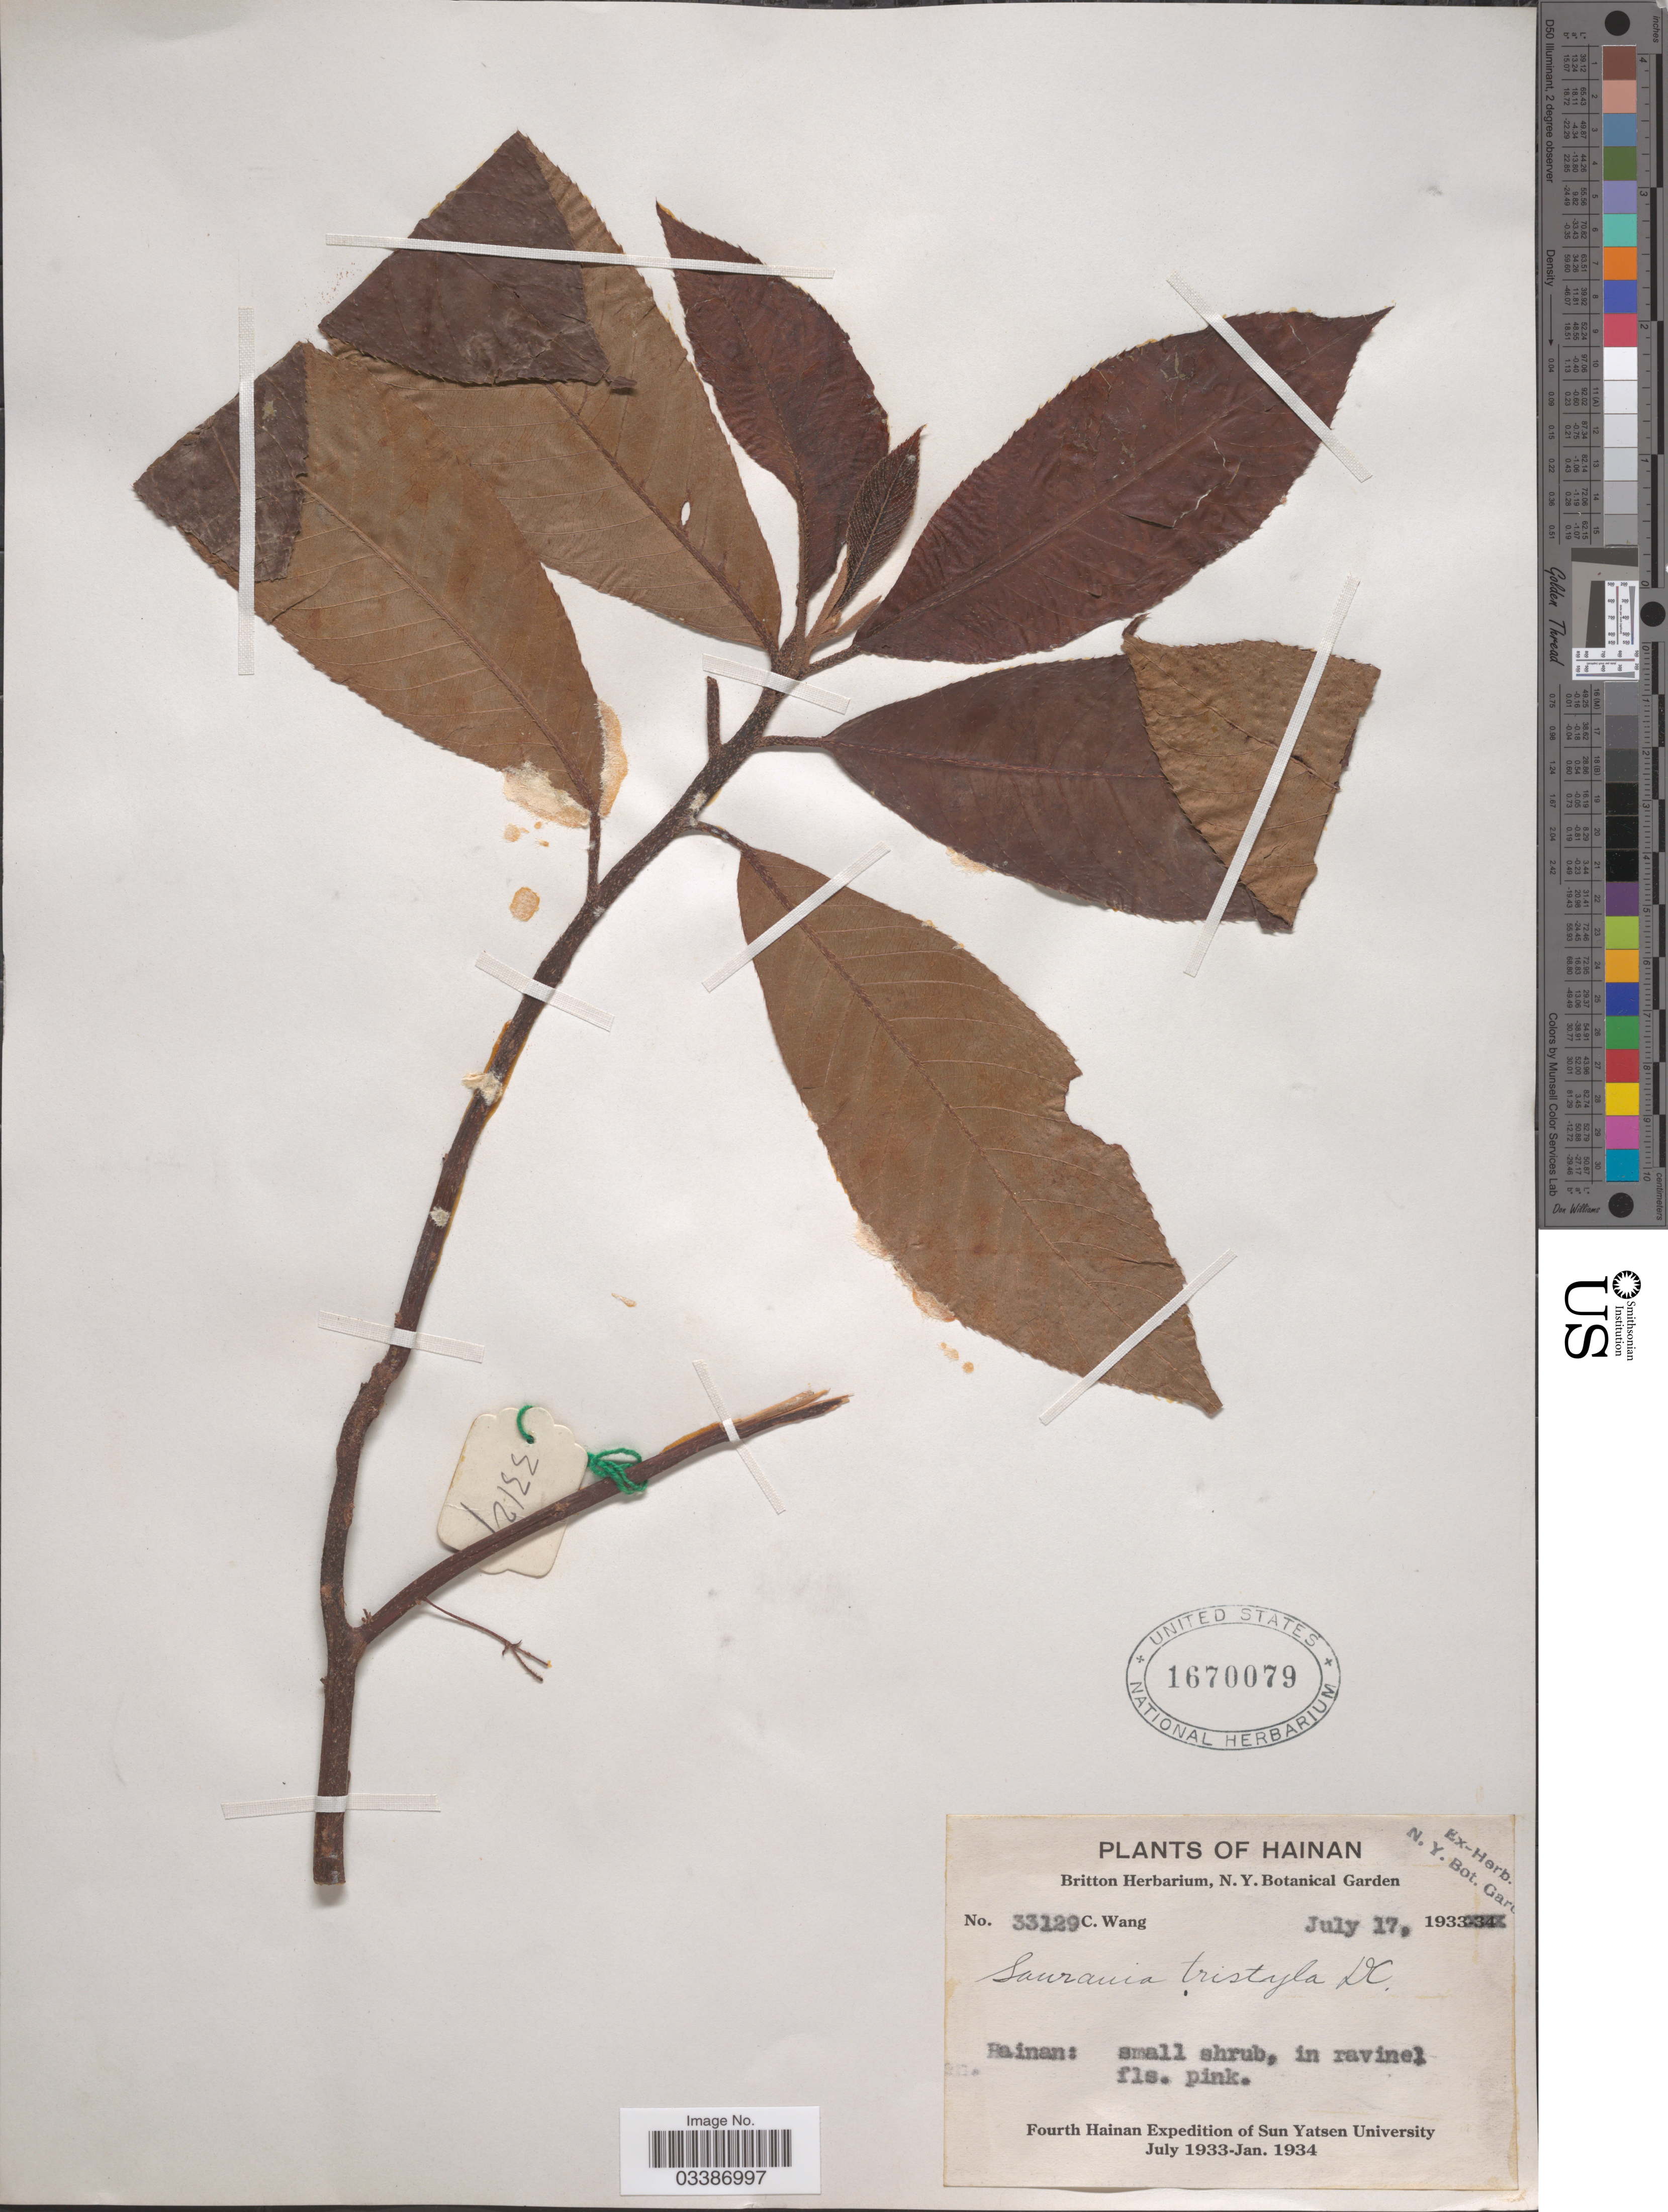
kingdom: Plantae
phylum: Tracheophyta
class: Magnoliopsida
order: Ericales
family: Actinidiaceae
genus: Saurauia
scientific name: Saurauia tristyla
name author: DC.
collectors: C. Wang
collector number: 33129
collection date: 1933-07-17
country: China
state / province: Hainan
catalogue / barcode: US 1670079